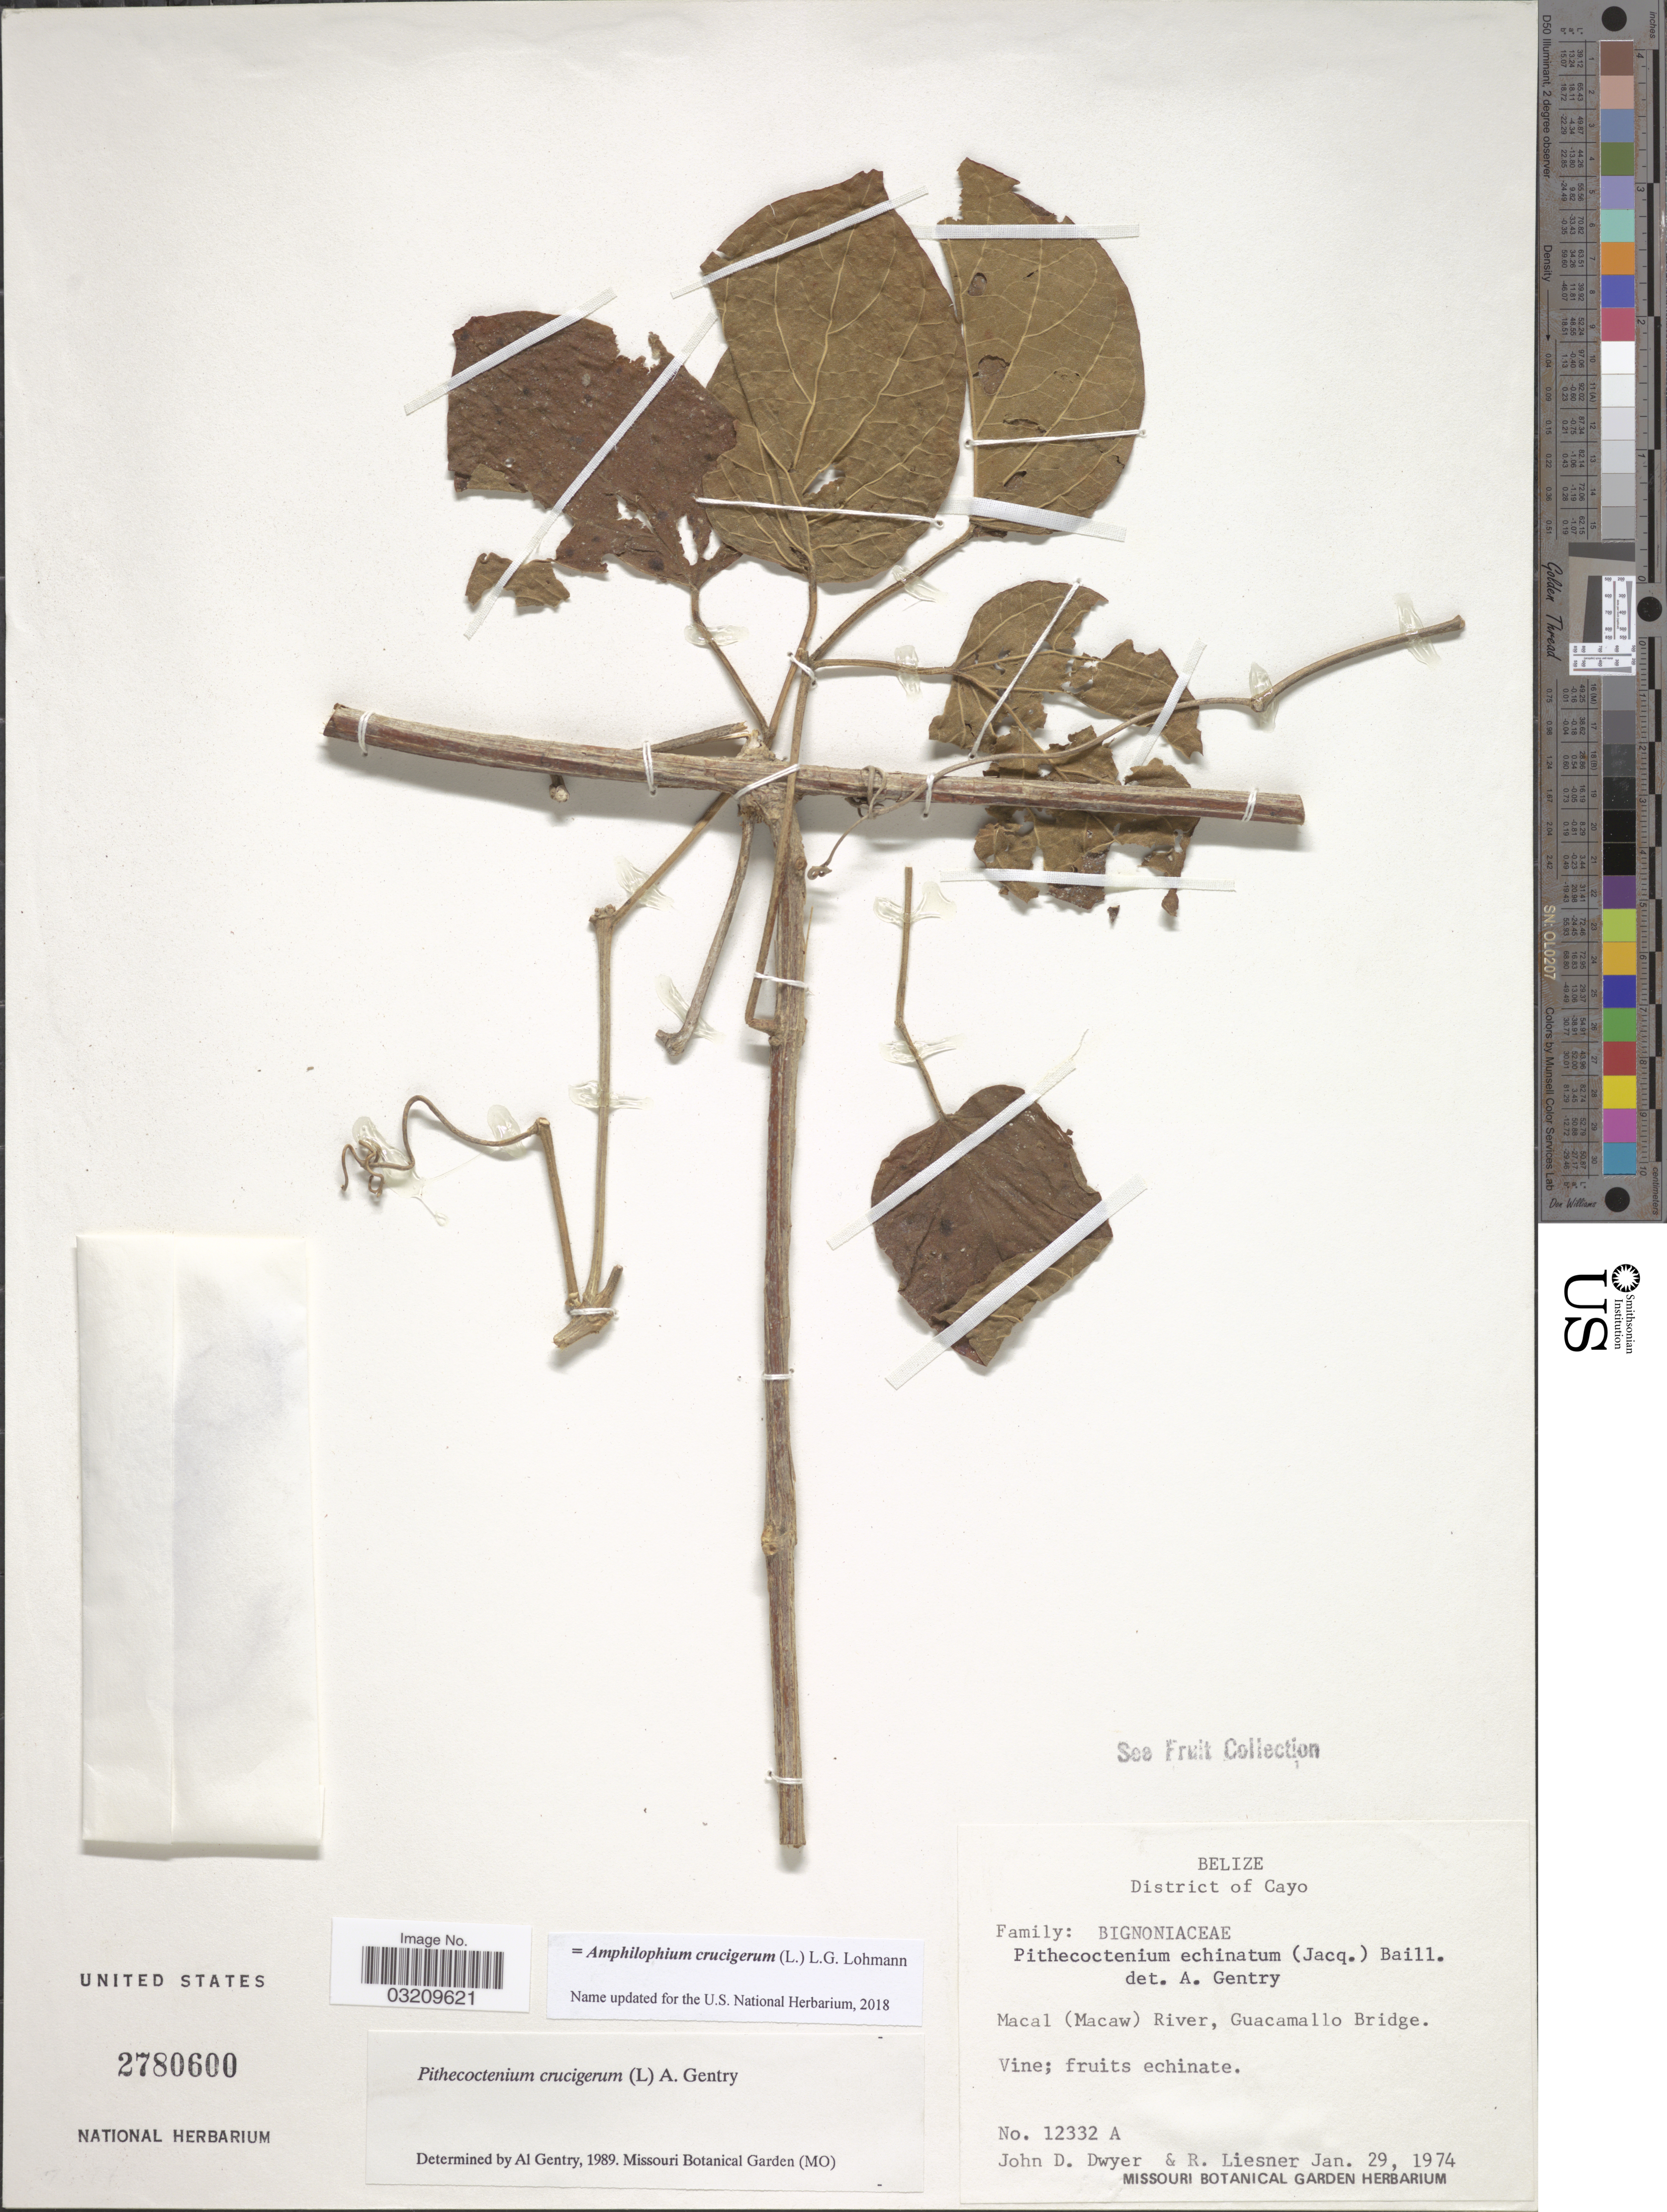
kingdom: Plantae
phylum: Tracheophyta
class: Magnoliopsida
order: Lamiales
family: Bignoniaceae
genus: Amphilophium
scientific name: Amphilophium crucigerum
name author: (L.) L.G. Lohmann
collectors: J. D. Dwyer & R. L. Liesner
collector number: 12332A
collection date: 1974-01-29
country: Belize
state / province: Cayo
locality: District of Cayo. Macal (Macaw) River, Guacamallo Bridge.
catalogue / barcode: US 2780600